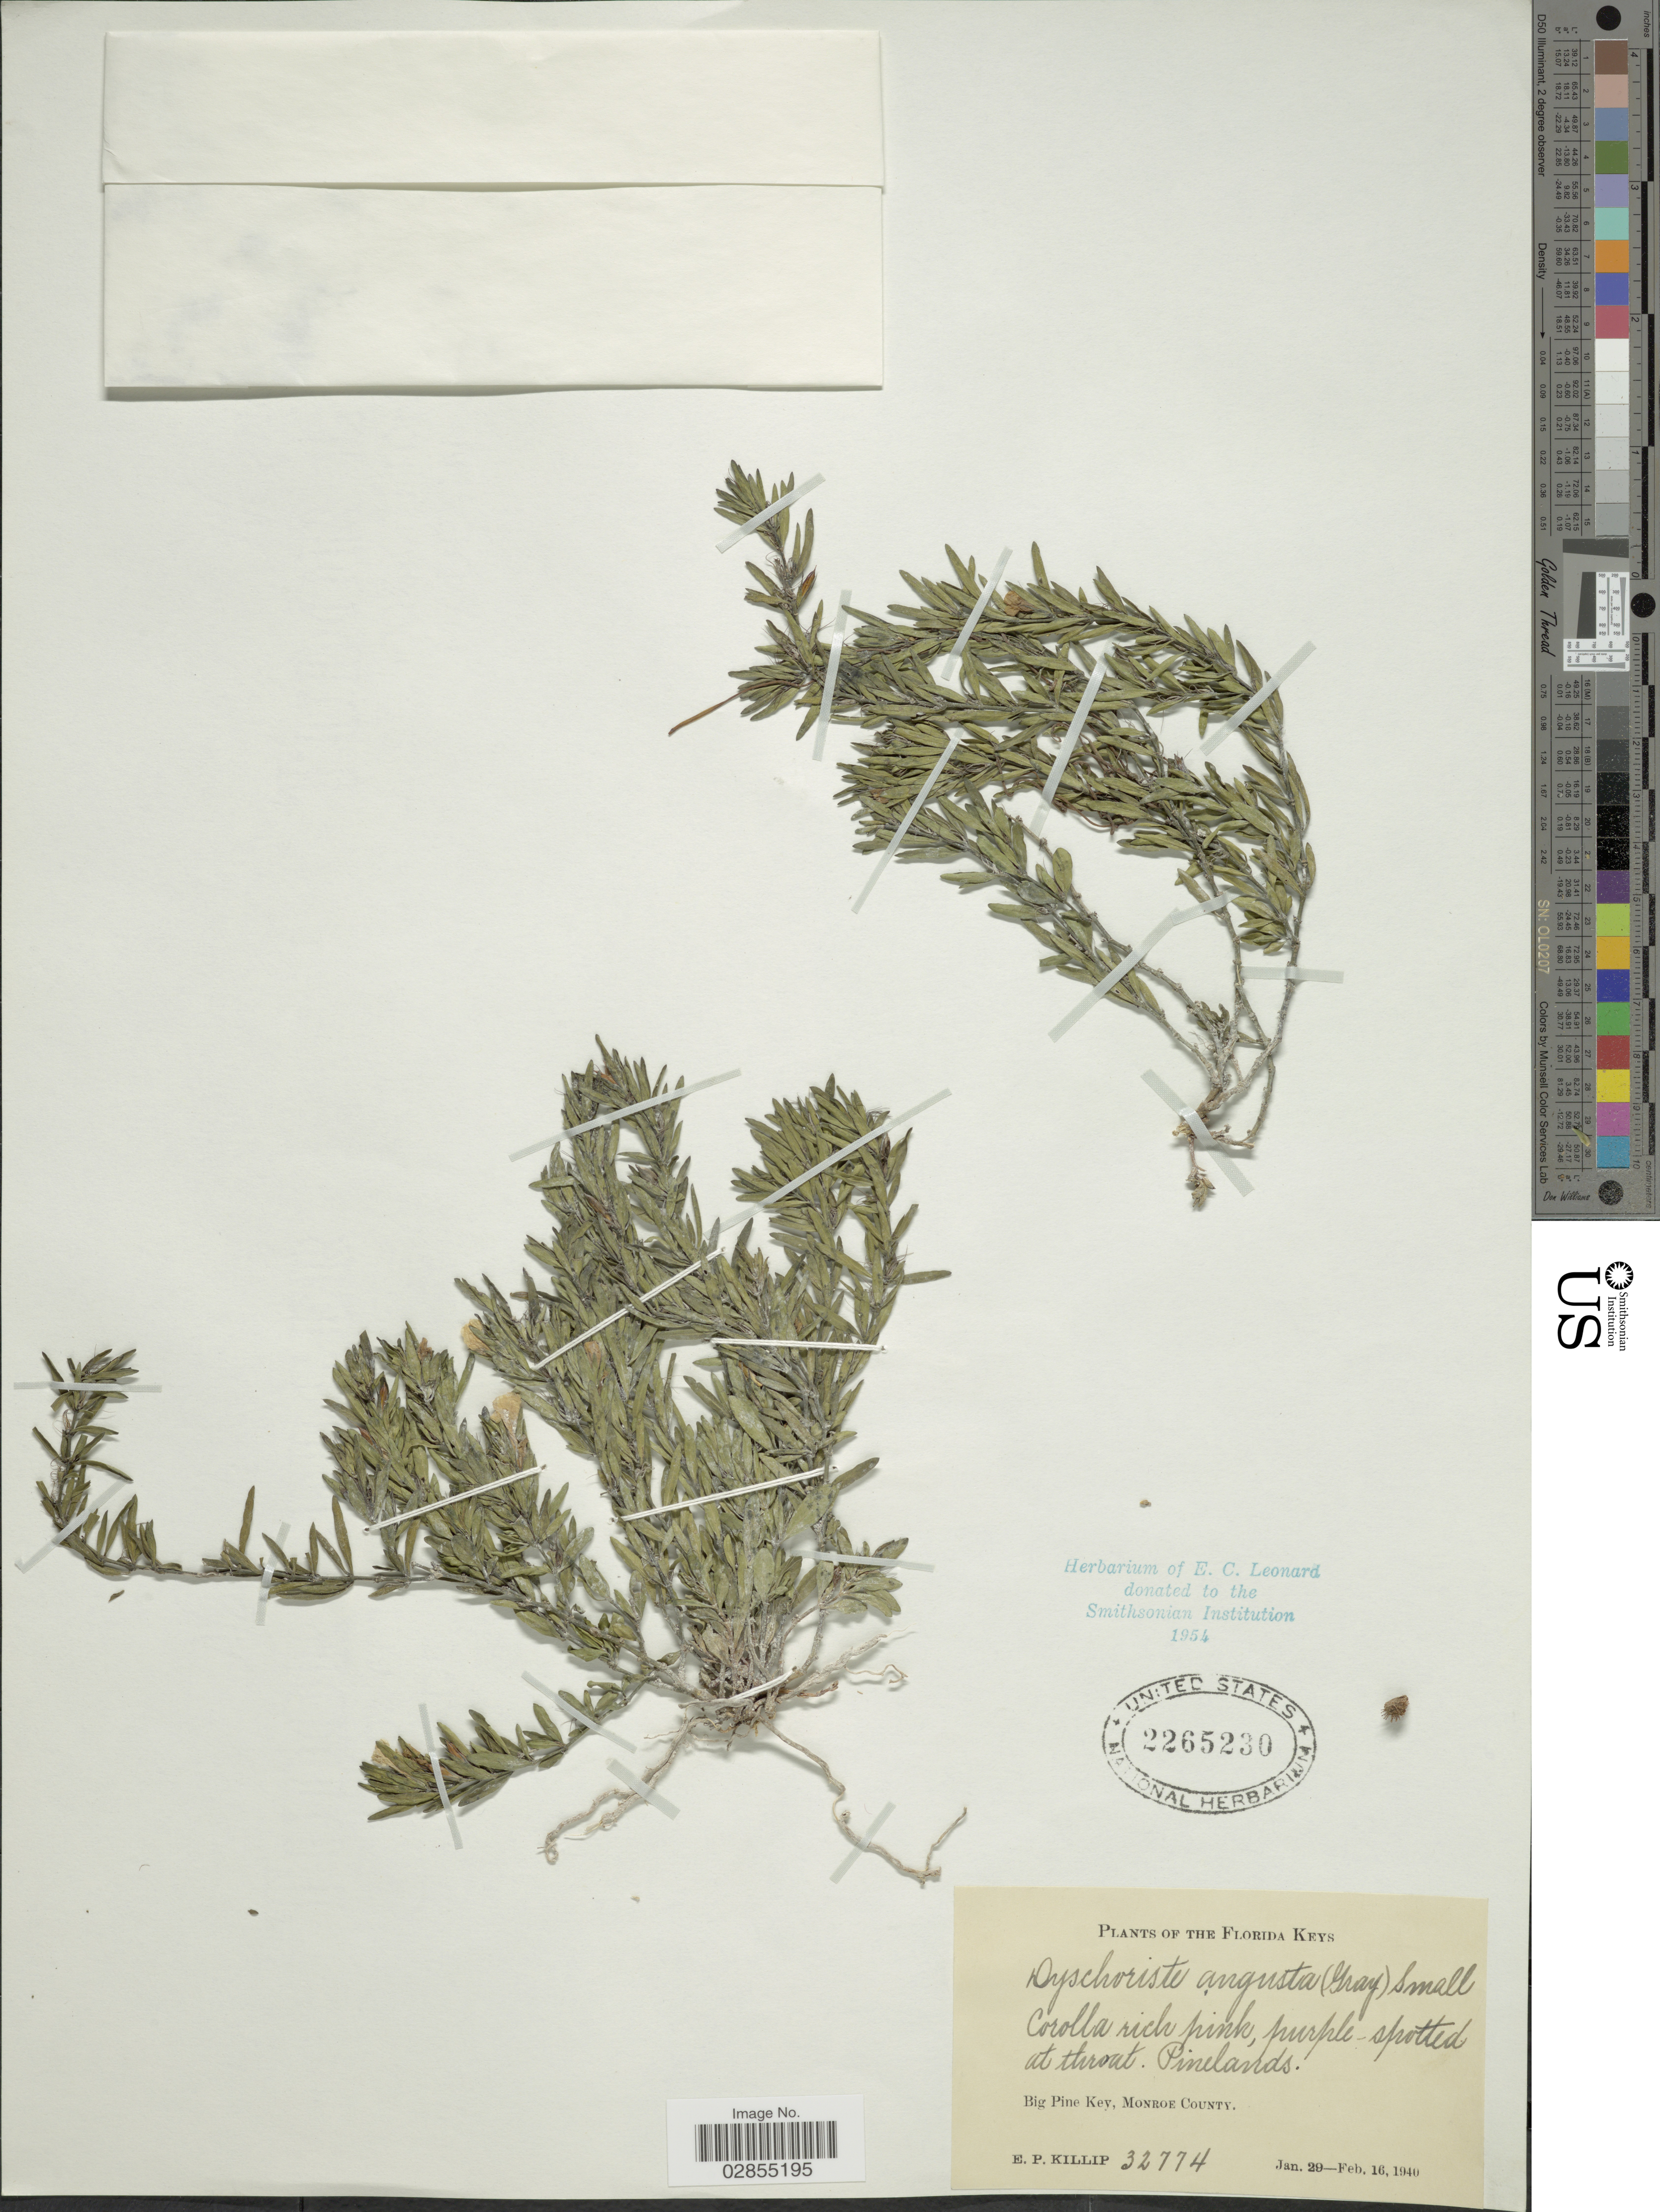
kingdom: Plantae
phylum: Tracheophyta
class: Magnoliopsida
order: Lamiales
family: Acanthaceae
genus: Dyschoriste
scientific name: Dyschoriste angusta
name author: (A. Gray) Small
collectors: E. P. Killip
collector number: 32744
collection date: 1940-01-29/1940-02-16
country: United States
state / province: Florida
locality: The Florida Keys. Big Pine Key, Monroe County.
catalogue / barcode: US 2265230